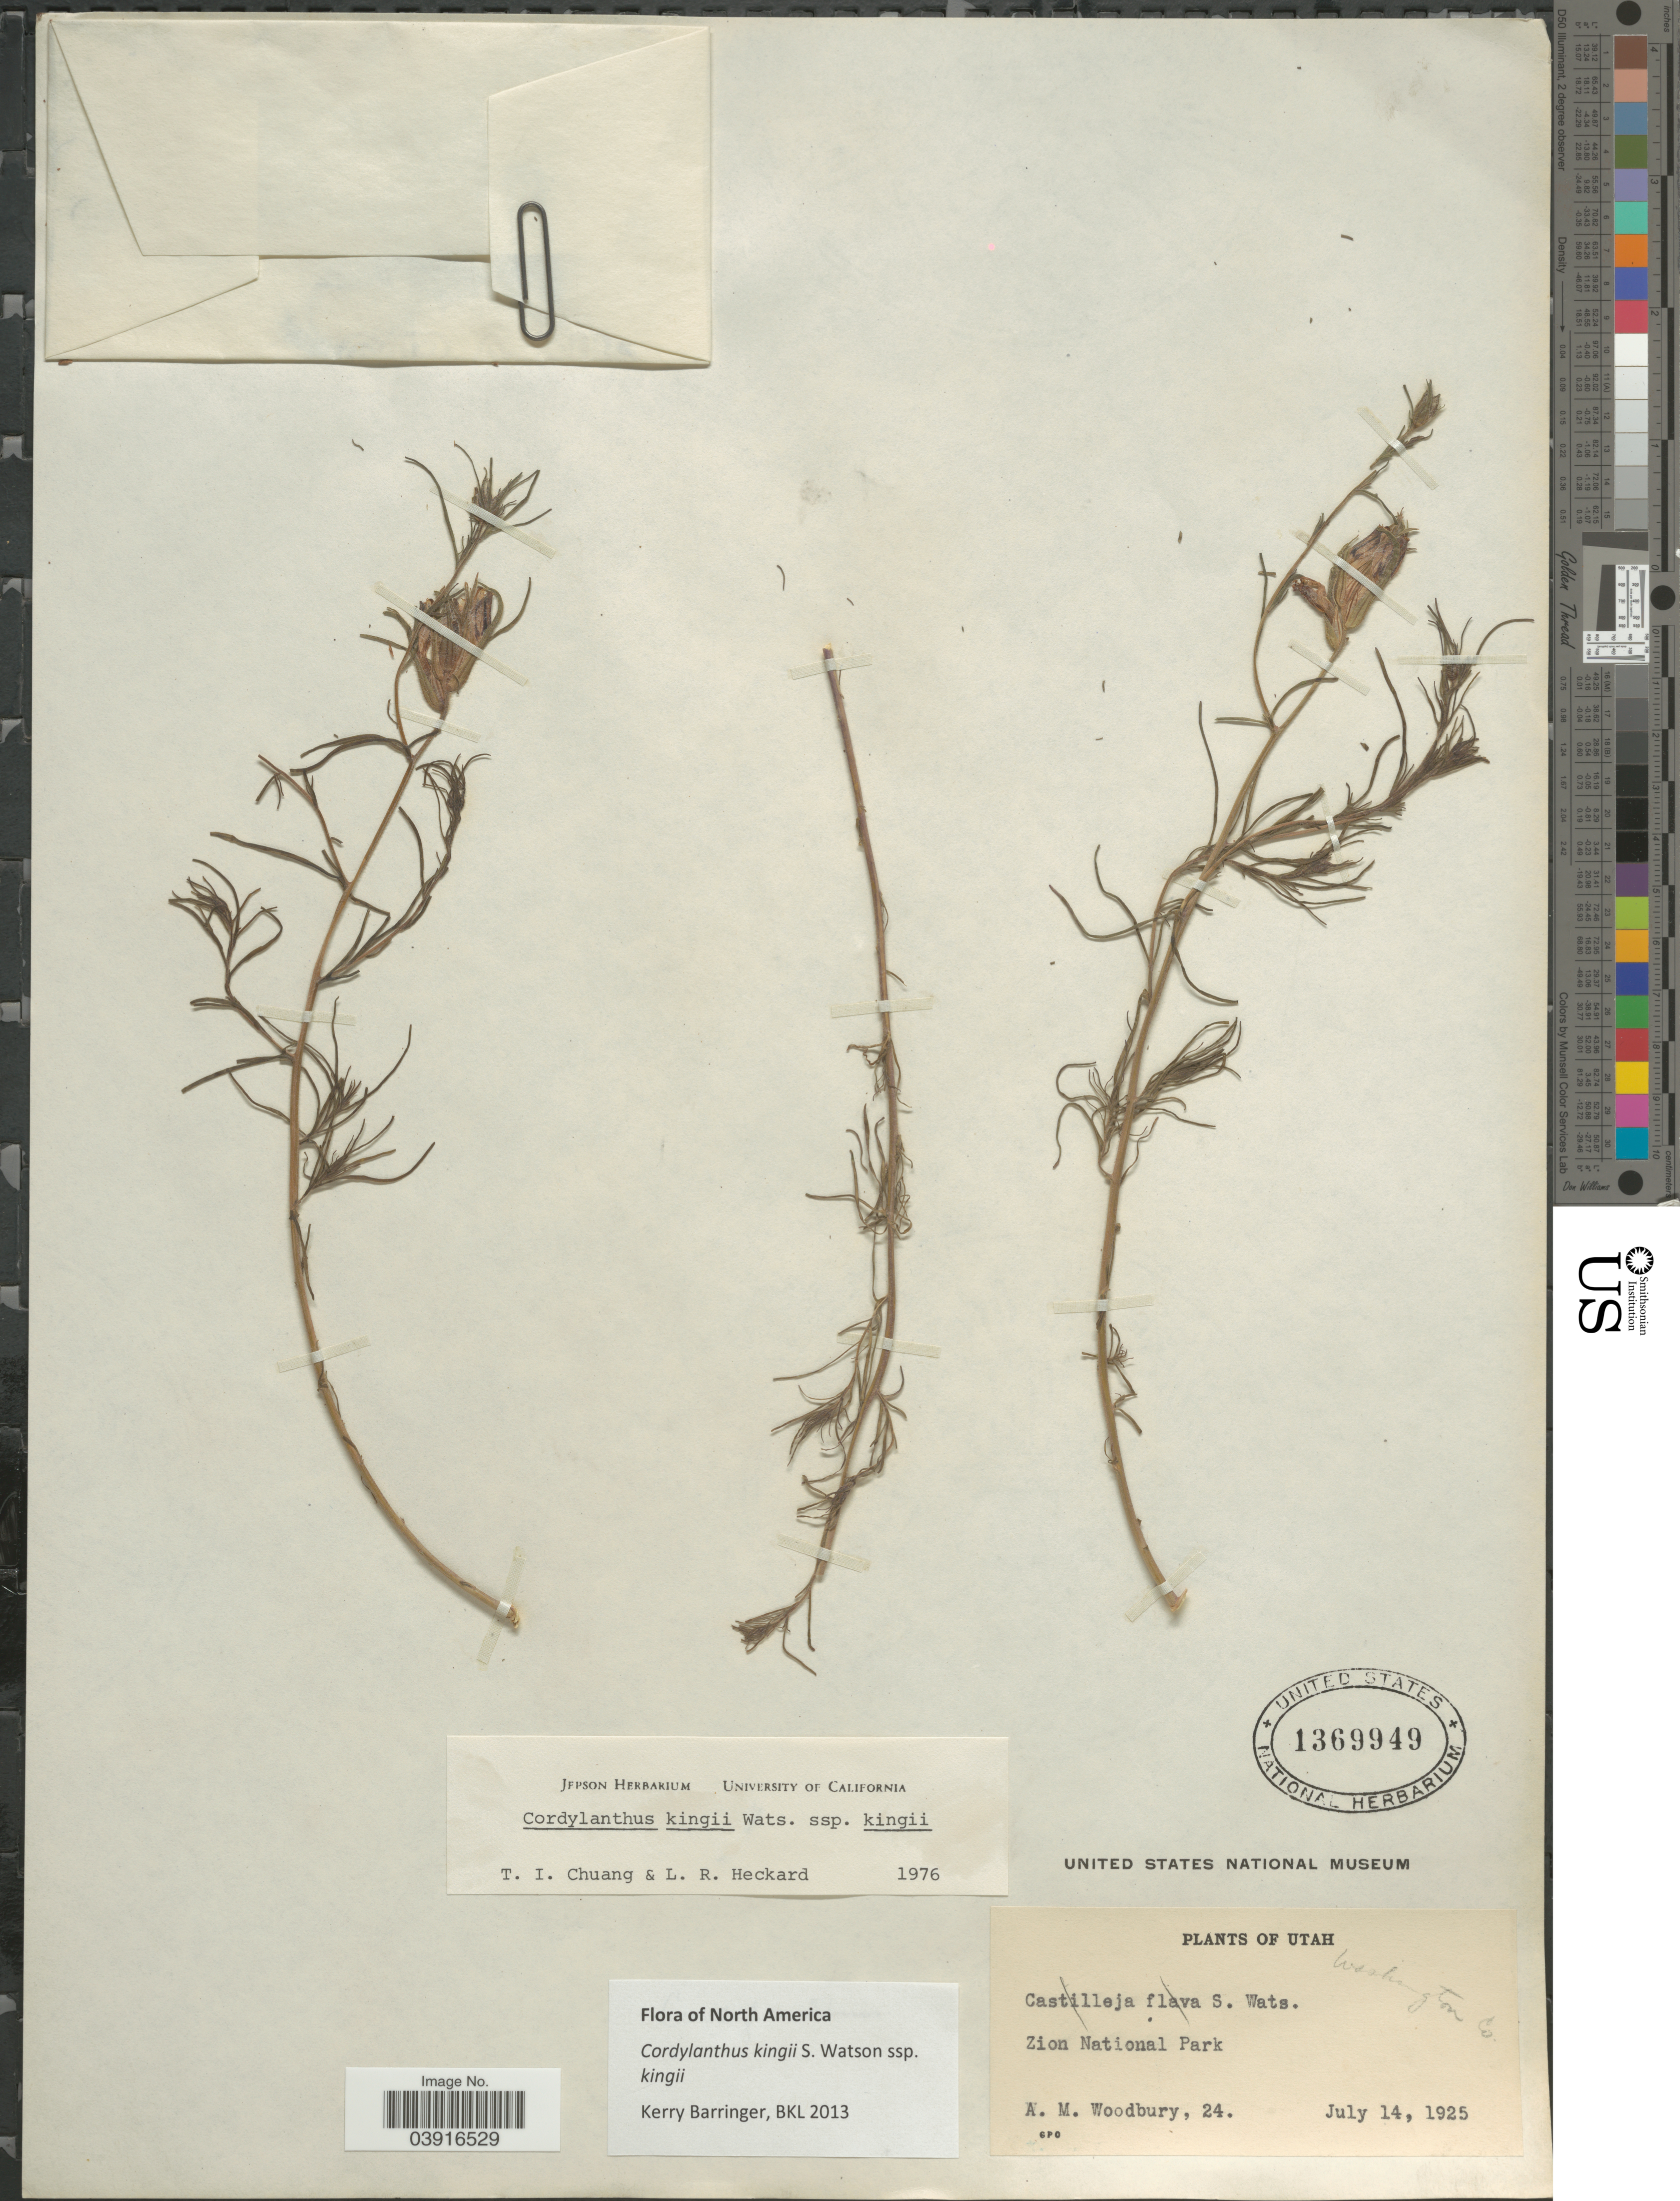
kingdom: Plantae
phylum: Tracheophyta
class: Magnoliopsida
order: Lamiales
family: Orobanchaceae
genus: Cordylanthus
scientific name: Cordylanthus kingii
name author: S. Watson in C. King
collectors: A. M. Woodbury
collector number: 24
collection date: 1925-07-14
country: United States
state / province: Utah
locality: Washington Co. Zion National Park.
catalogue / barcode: US 1369949